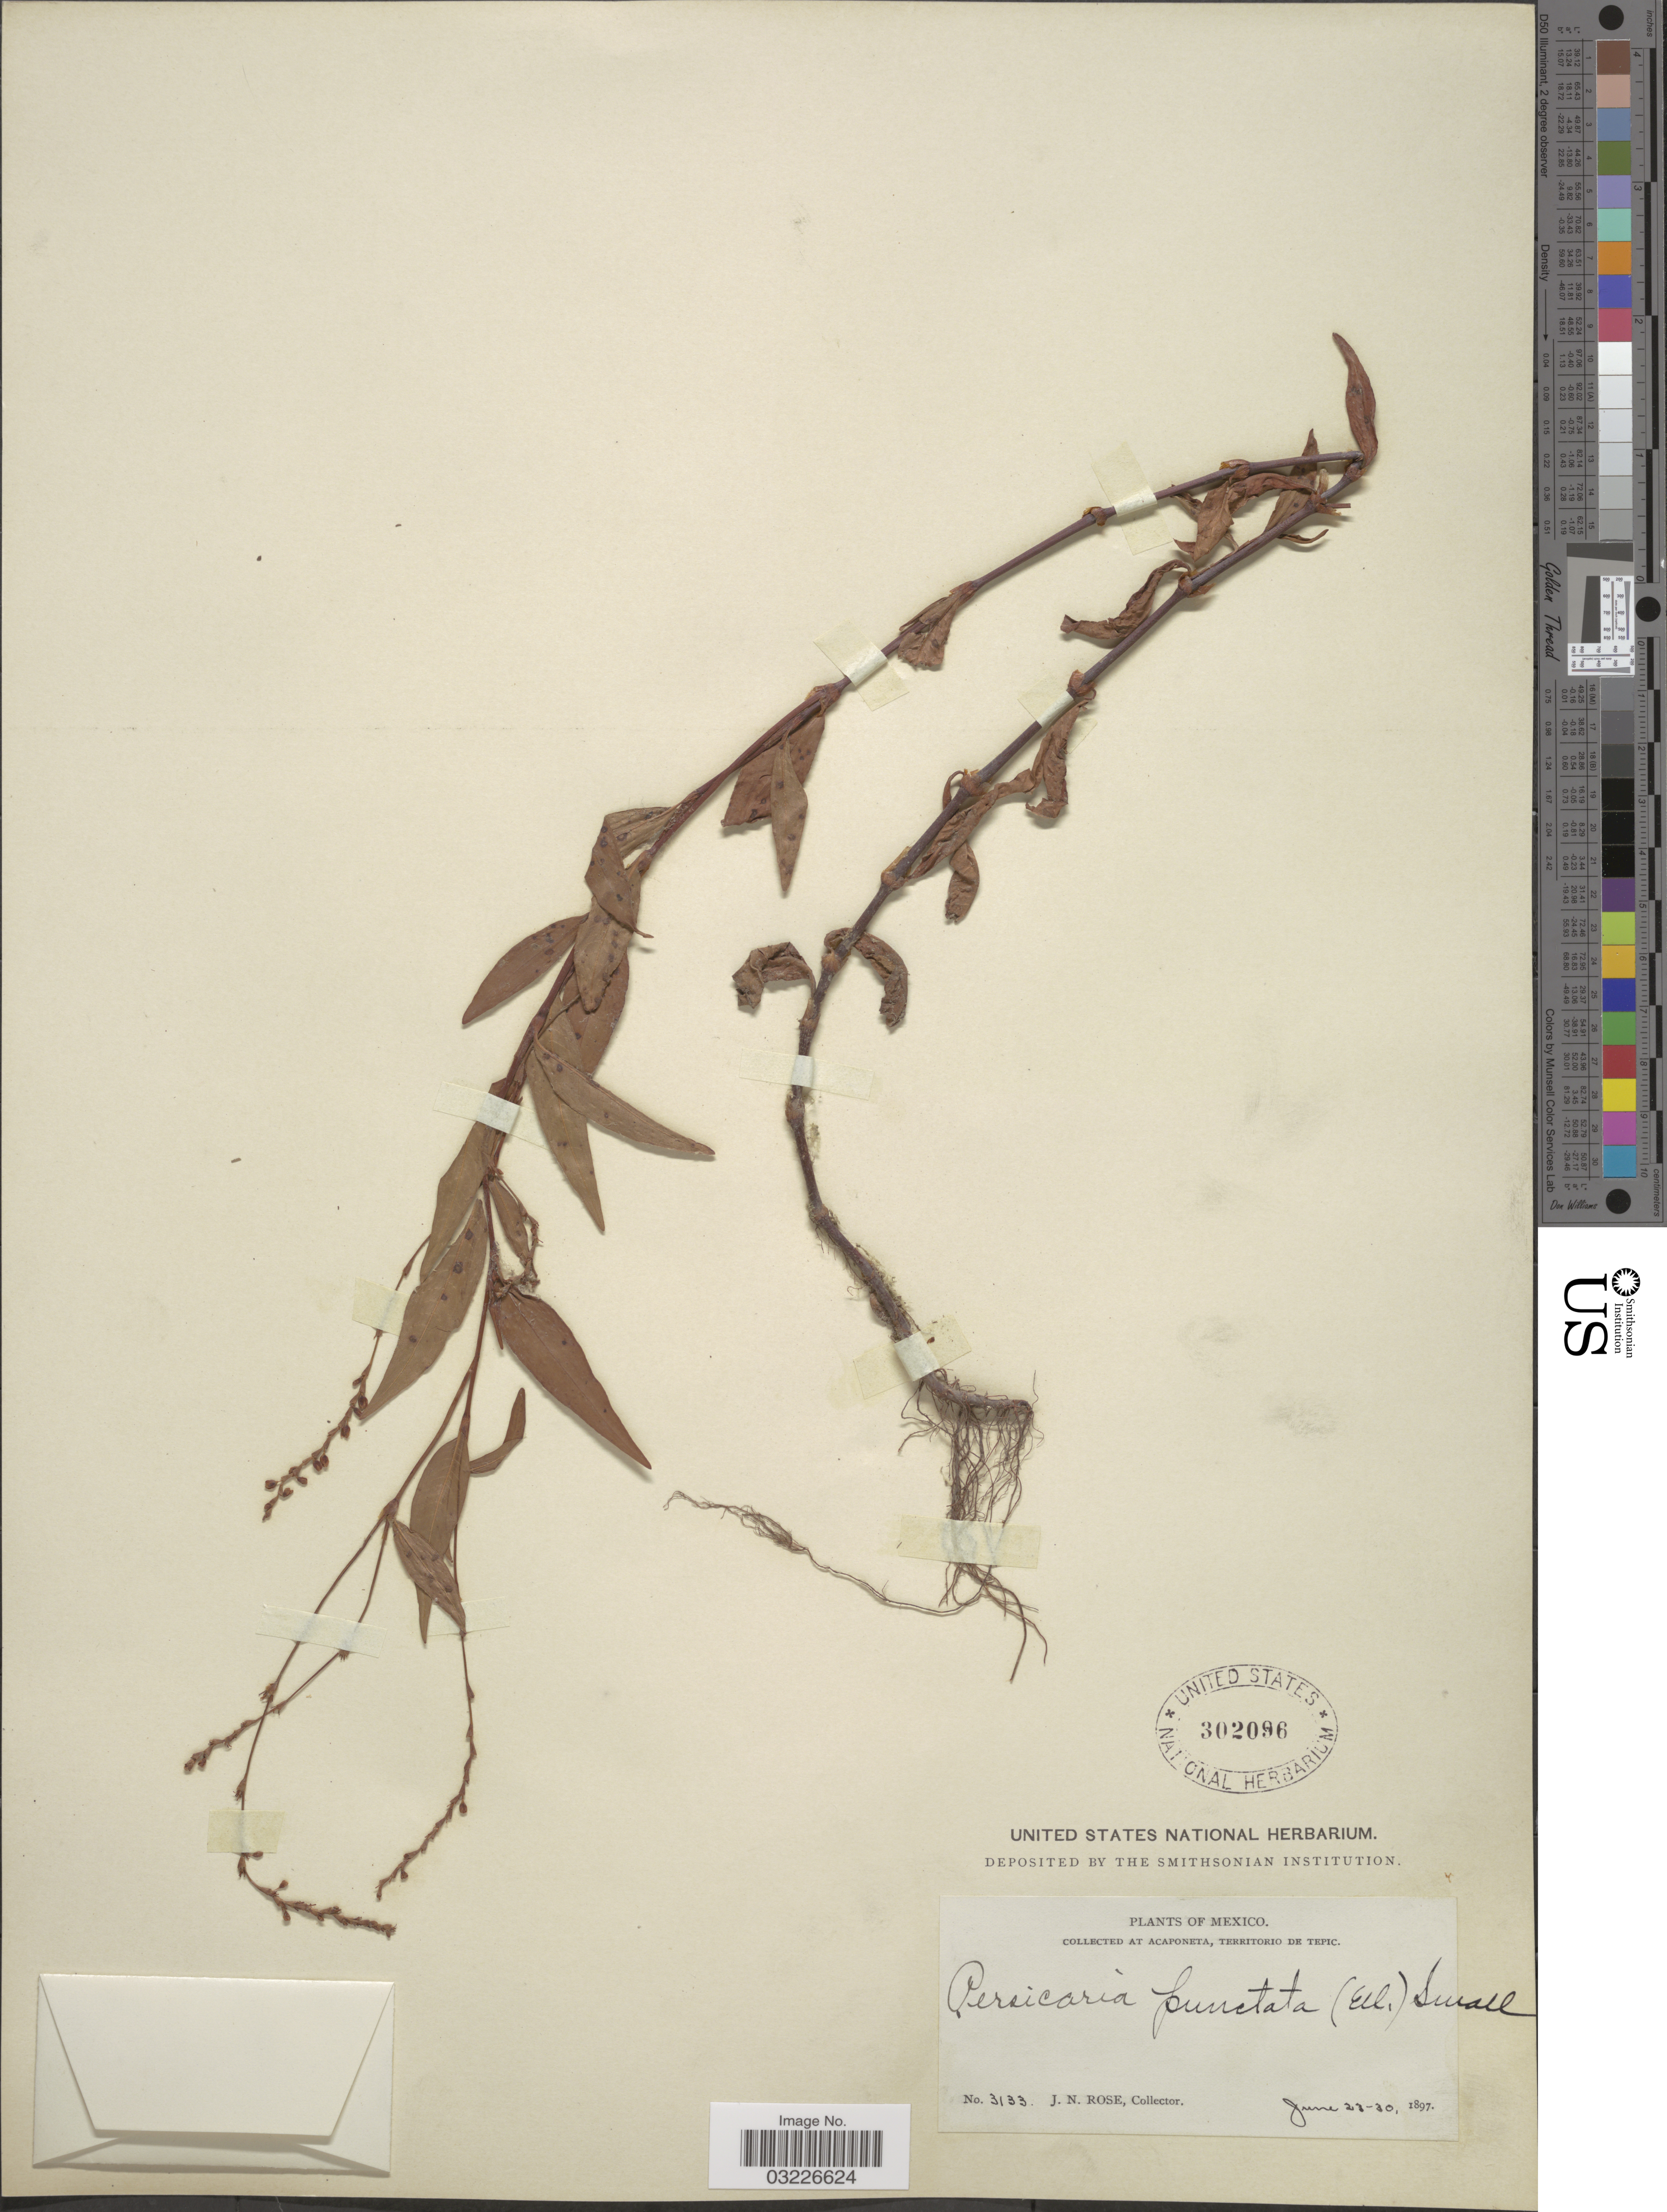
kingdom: Plantae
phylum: Tracheophyta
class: Magnoliopsida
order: Caryophyllales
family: Polygonaceae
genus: Polygonum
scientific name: Polygonum opelousanum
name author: Riddell ex Small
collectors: J. N. Rose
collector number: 3133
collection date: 1897-06-23/1897-06-30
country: Mexico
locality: At Acaponeta, territorio de Tepic.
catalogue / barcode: US 302096